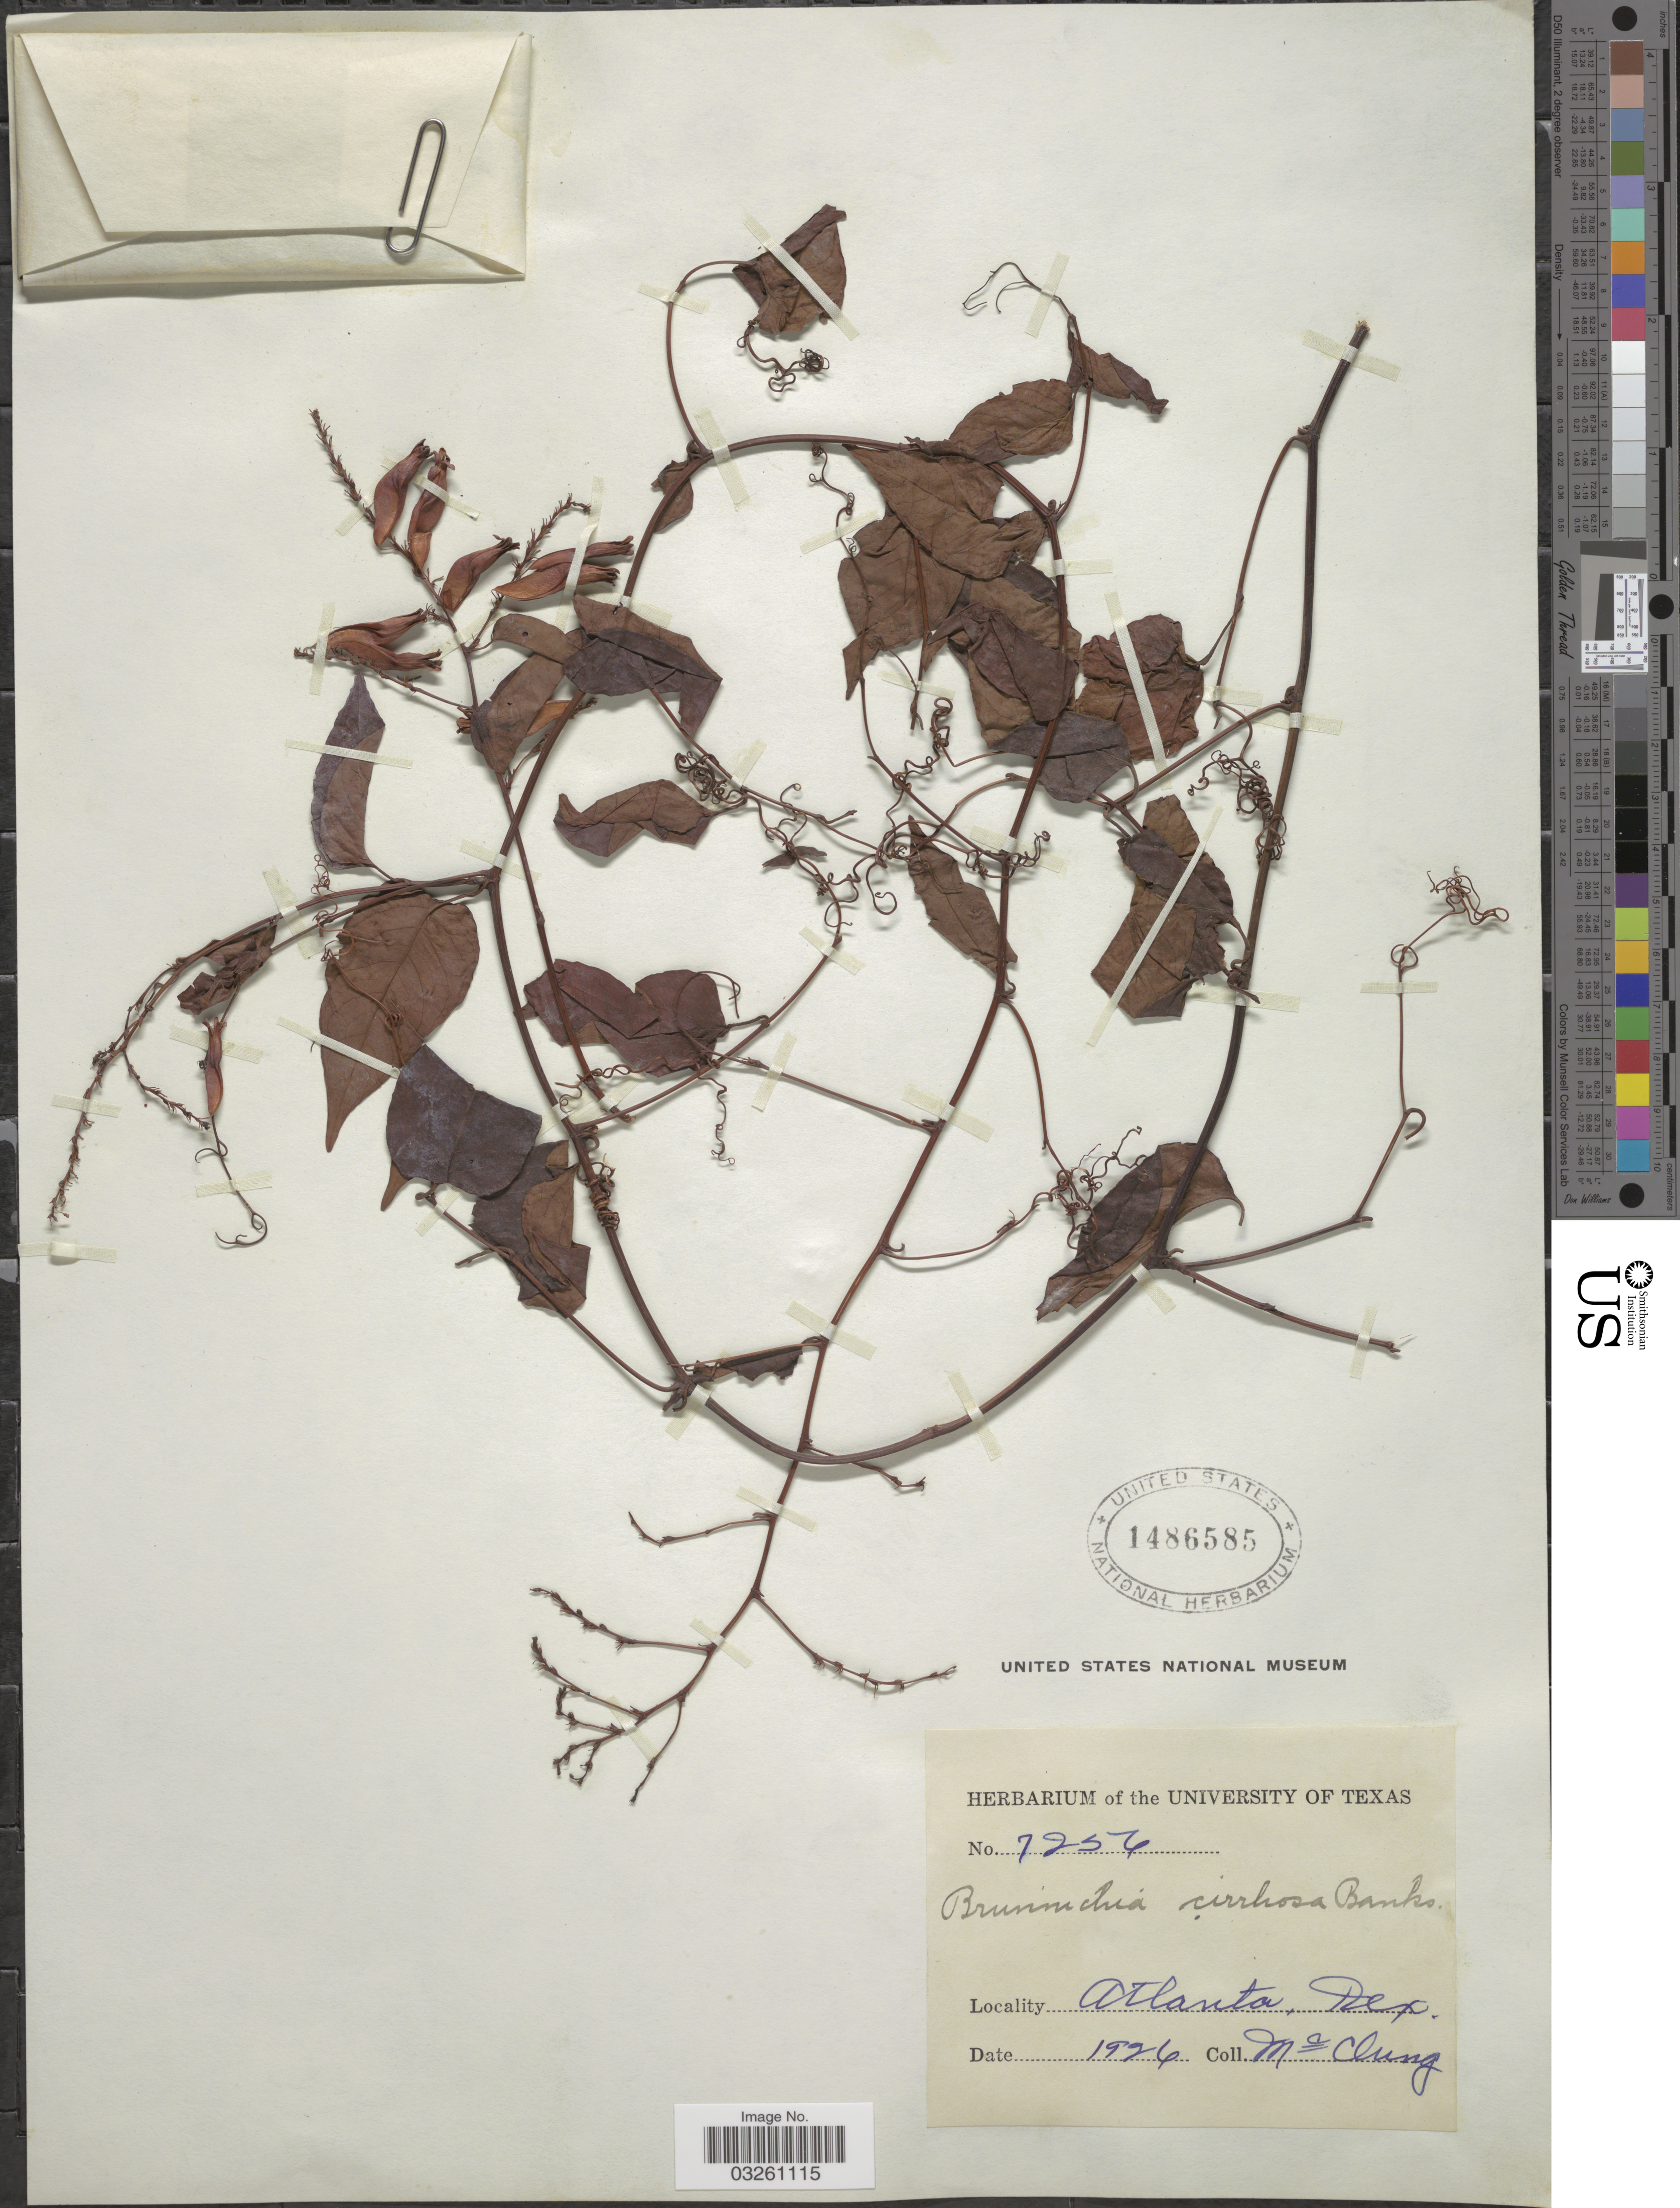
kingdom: Plantae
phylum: Tracheophyta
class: Magnoliopsida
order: Caryophyllales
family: Polygonaceae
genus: Brunnichia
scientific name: Brunnichia cirrhosa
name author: Gaertn.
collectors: McClung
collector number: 7256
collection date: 1926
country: United States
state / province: Texas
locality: Atlanta.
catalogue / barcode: US 1486585